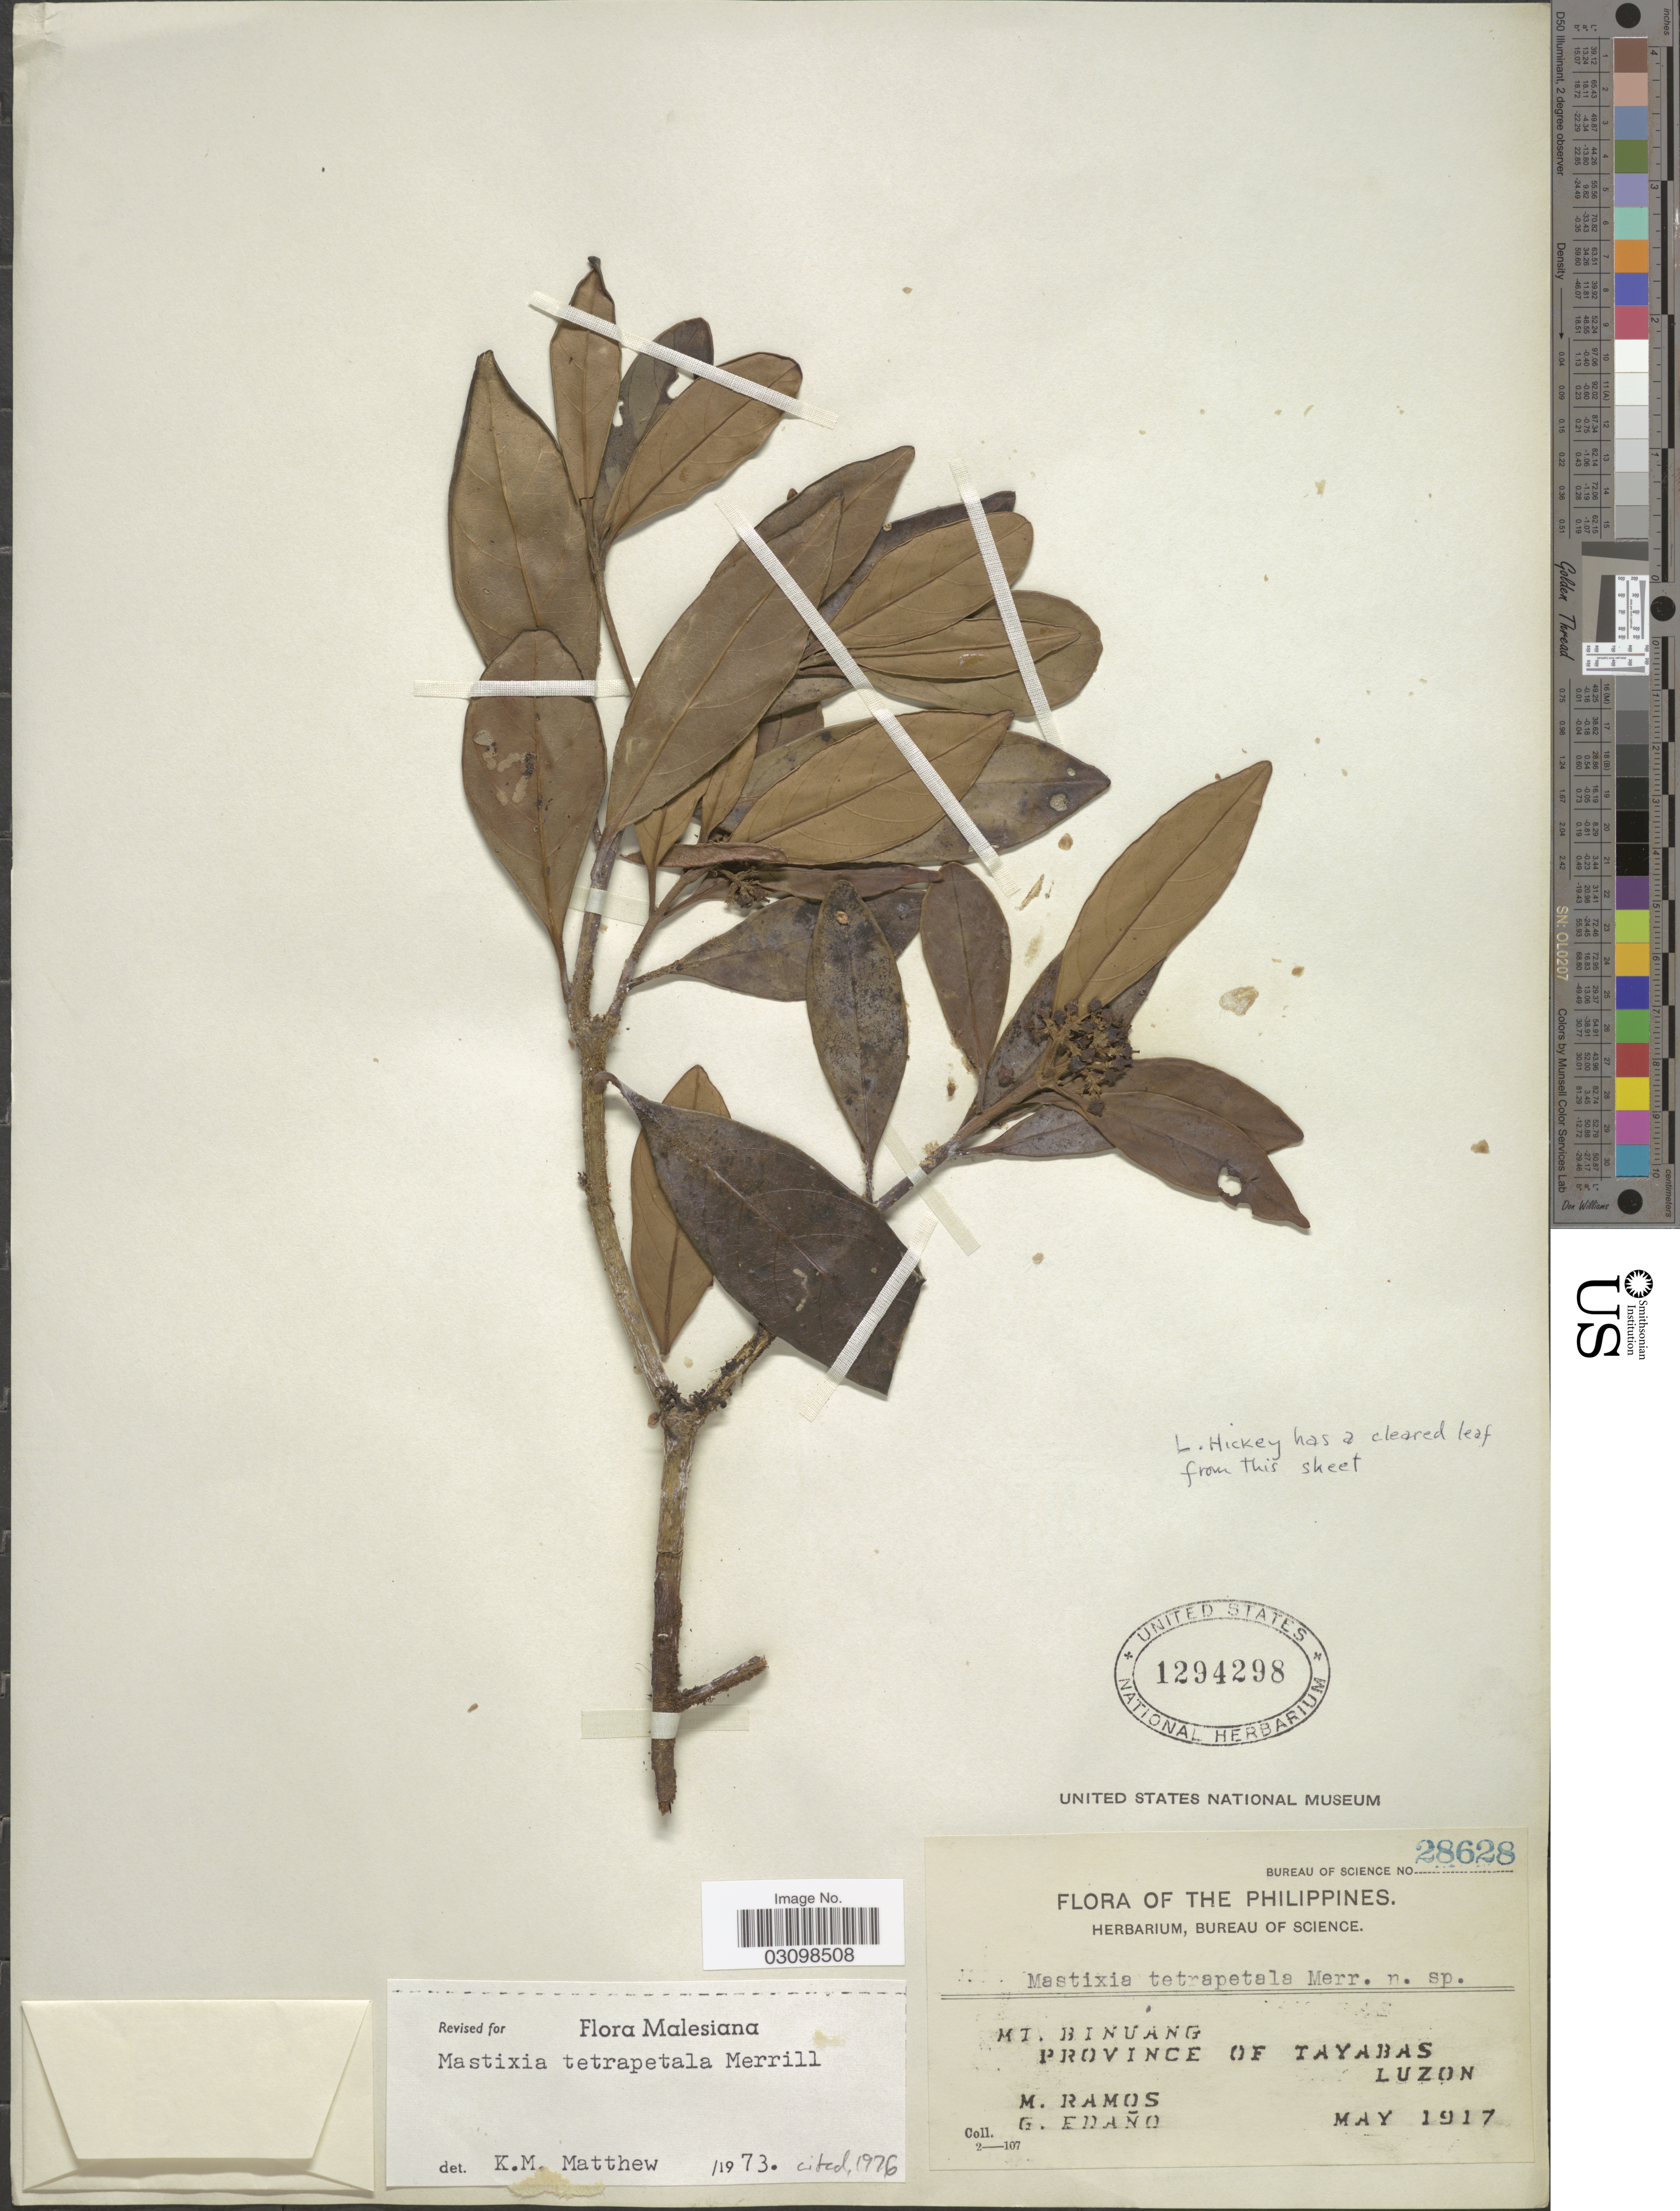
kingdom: Plantae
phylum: Tracheophyta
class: Magnoliopsida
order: Cornales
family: Nyssaceae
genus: Mastixia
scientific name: Mastixia tetrapetala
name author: Merr.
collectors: M. Ramos & G. Edaño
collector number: Bureau of science 28628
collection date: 1917-05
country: Philippines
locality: Mt. Binuang, Province of Tayabas, Luzon.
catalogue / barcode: US 1294298